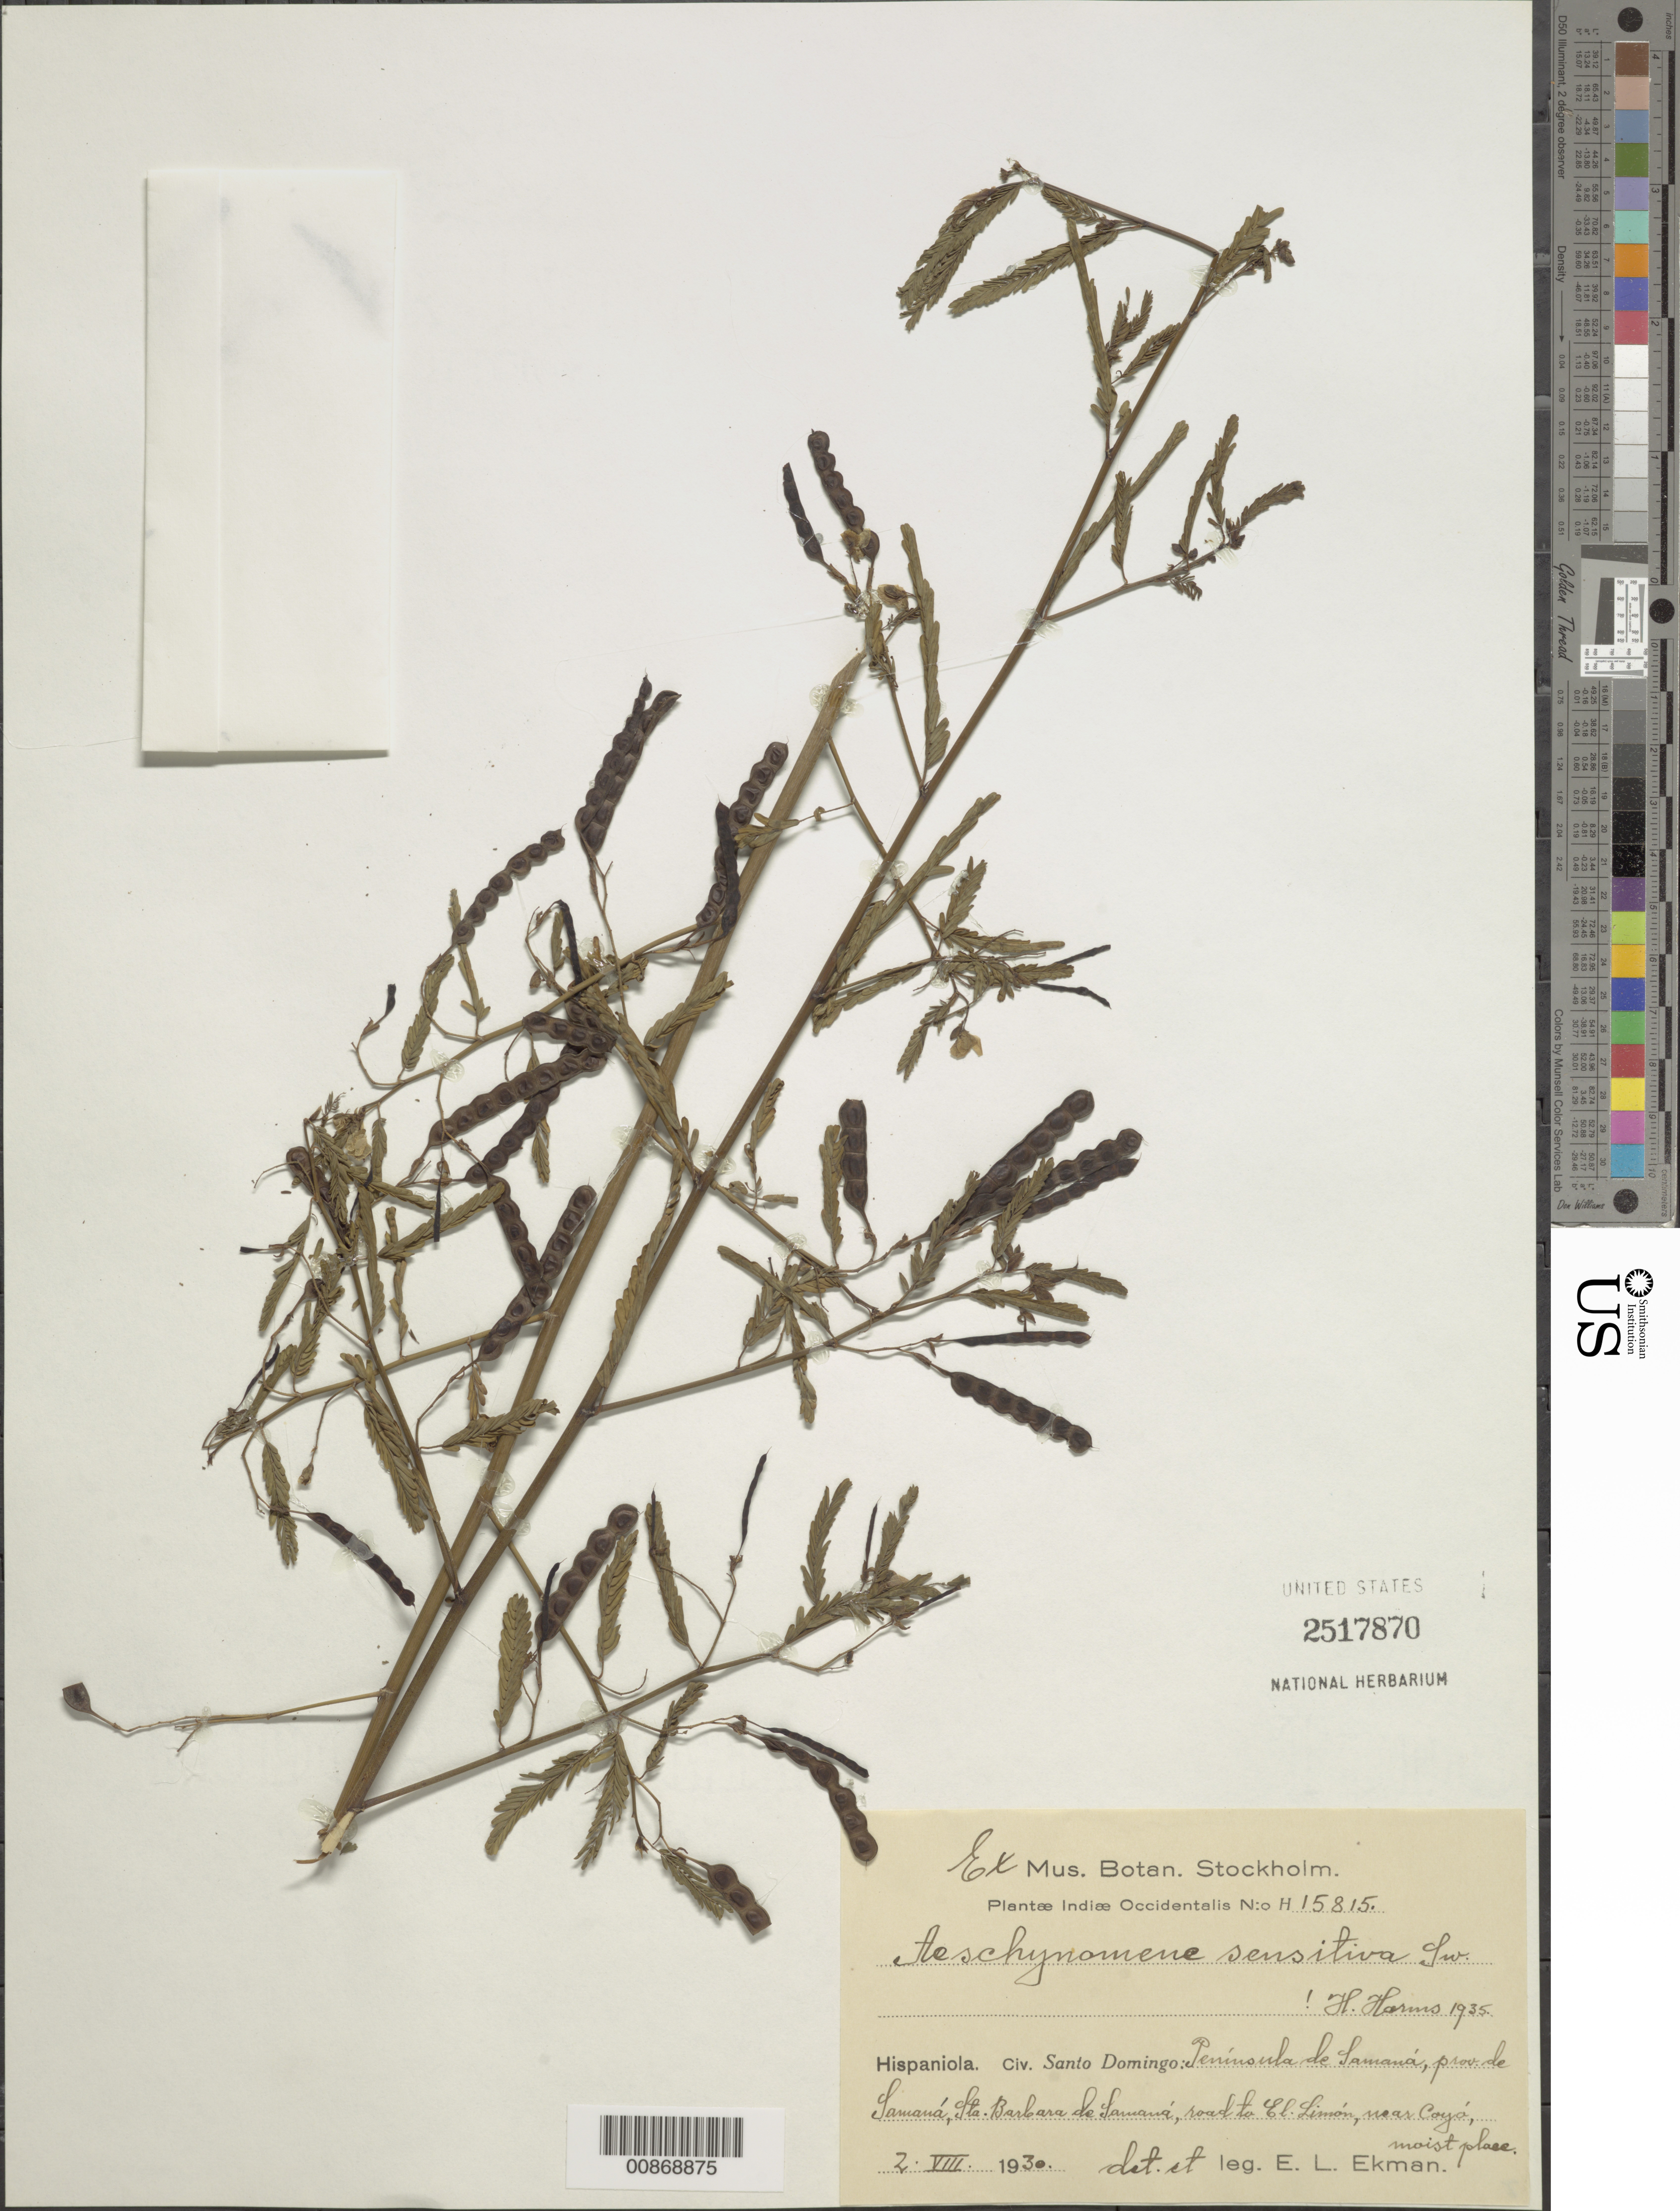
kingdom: Plantae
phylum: Tracheophyta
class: Magnoliopsida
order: Fabales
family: Fabaceae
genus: Aeschynomene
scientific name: Aeschynomene sensitiva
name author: Sw.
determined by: Harms, H.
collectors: E. L. Ekman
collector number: H 15815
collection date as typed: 02 Aug 1930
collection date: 1930-08-02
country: Dominican Republic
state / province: Samana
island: Hispaniola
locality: Península de Samaná, Sta. Barbara de Samaná, road to El Limón, near Coyá.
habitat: Moist place.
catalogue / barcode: US 2517870